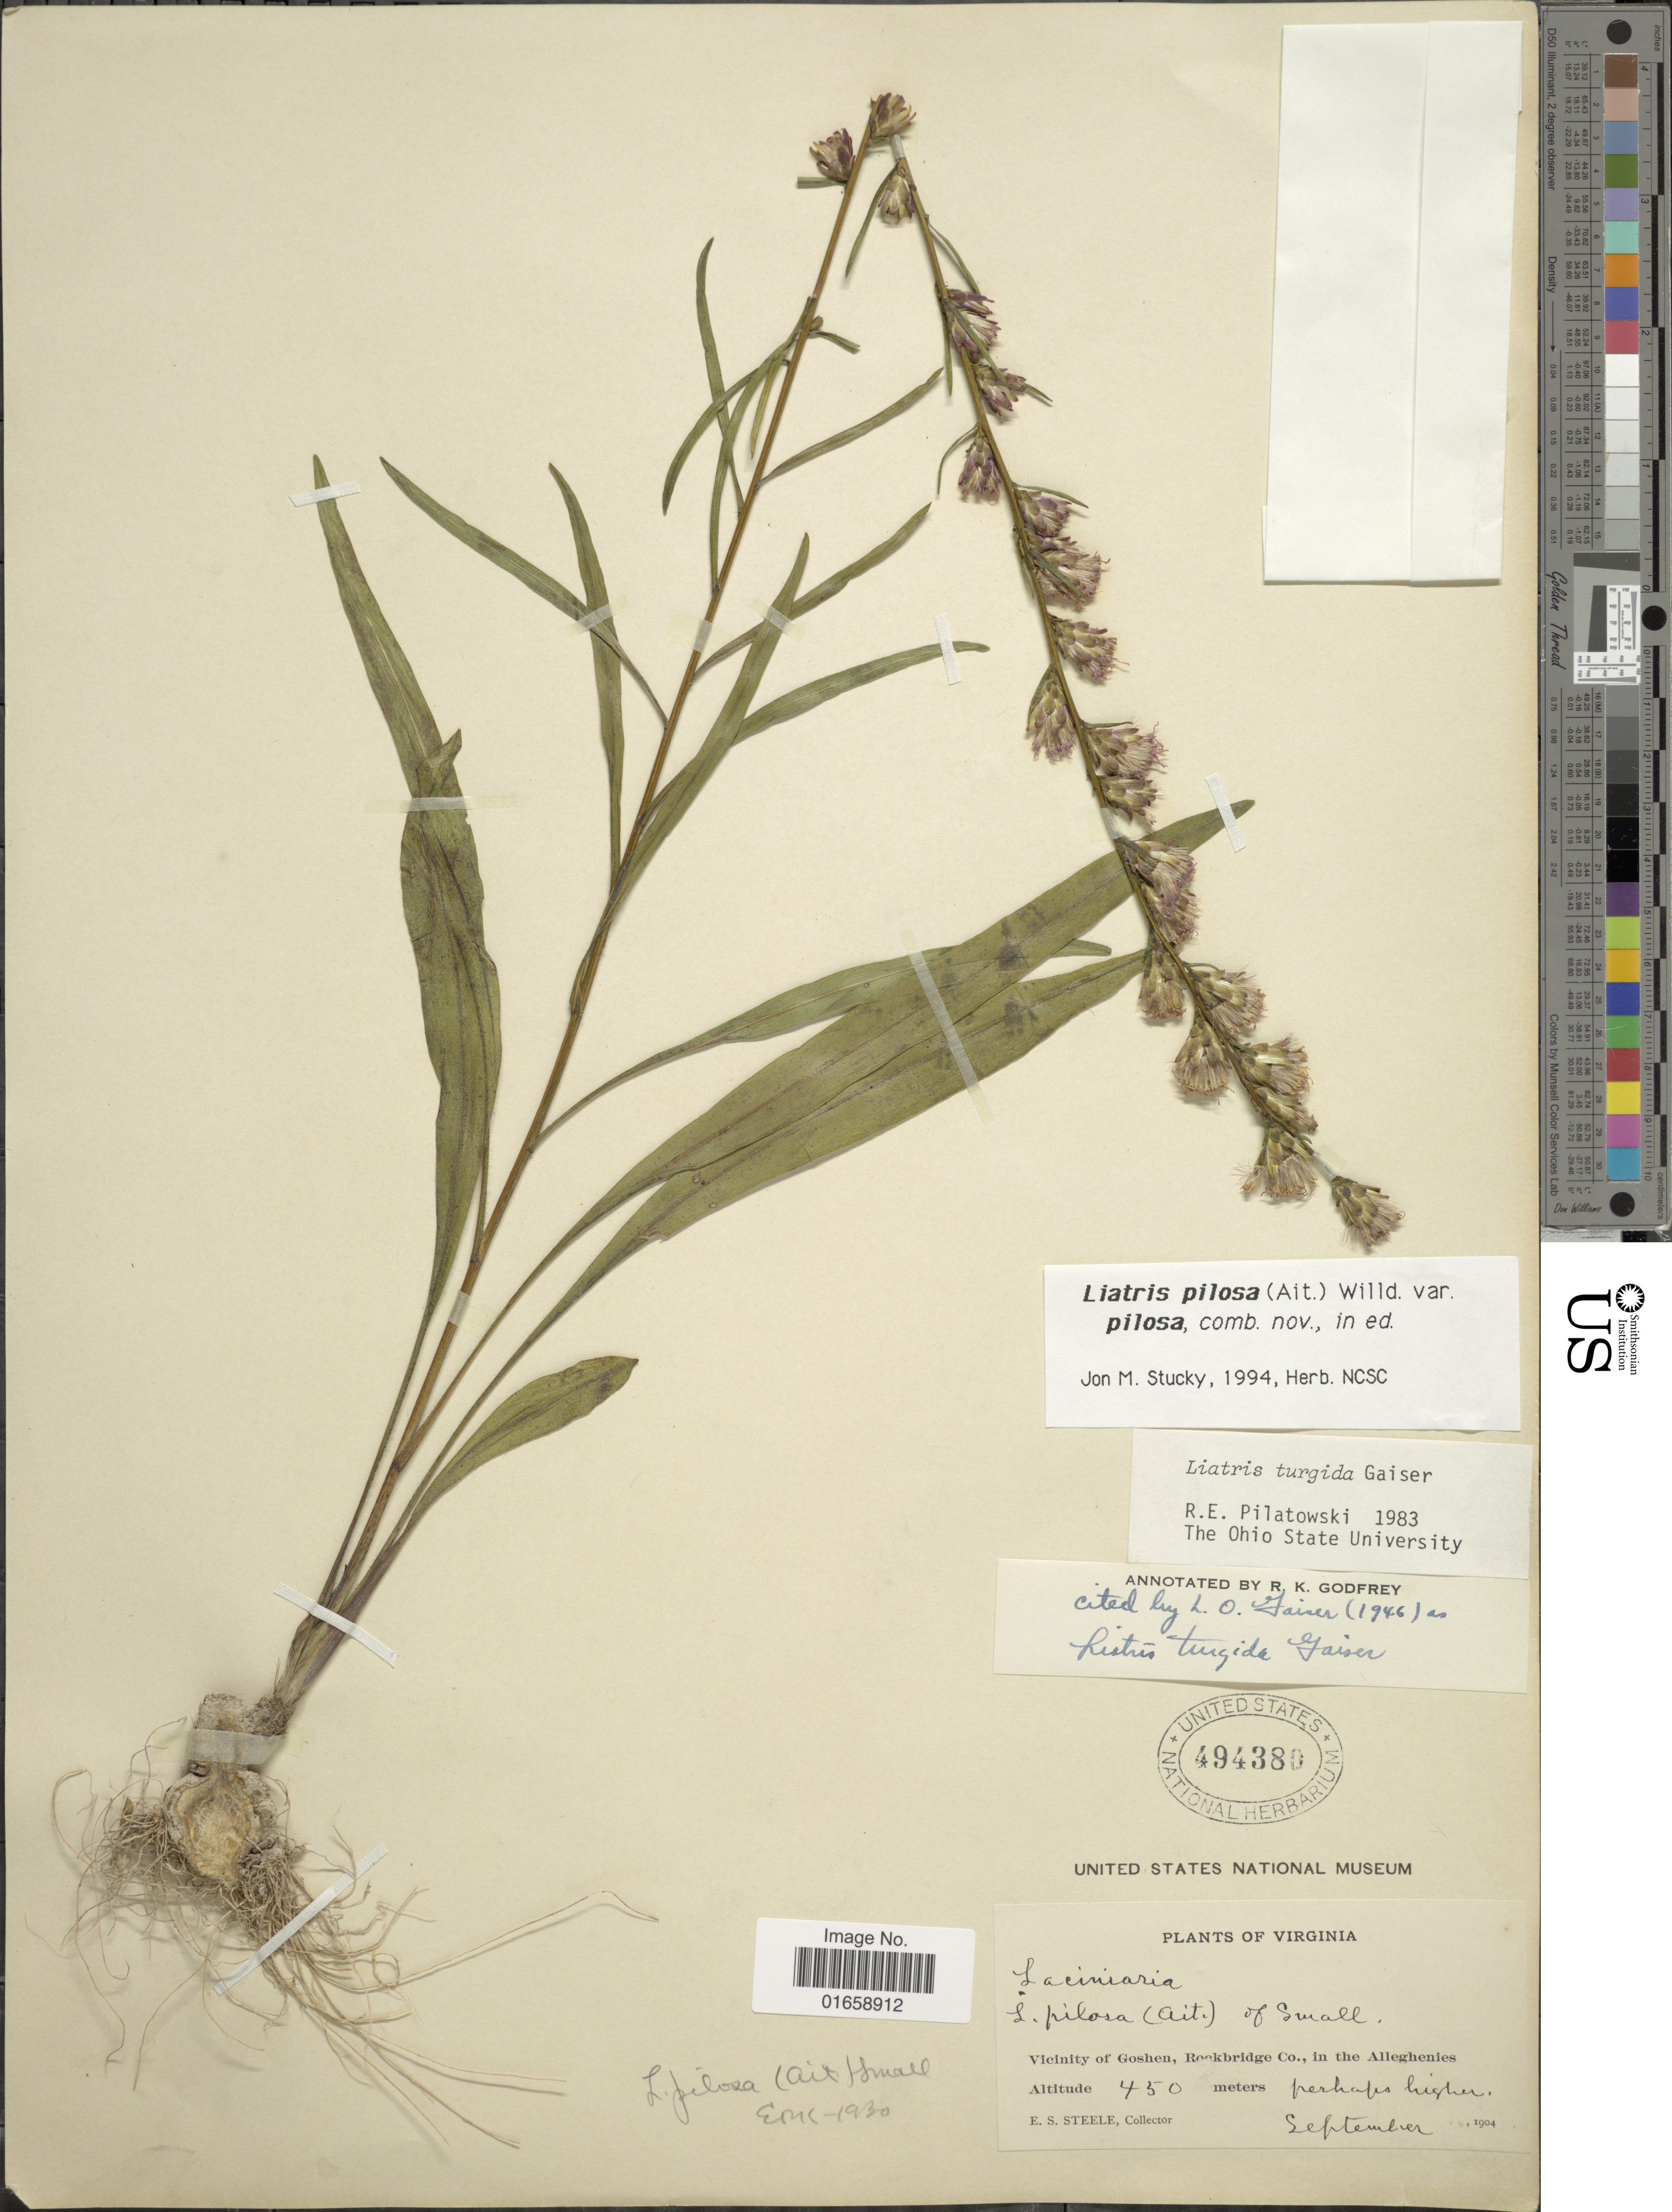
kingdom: Plantae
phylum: Tracheophyta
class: Magnoliopsida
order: Asterales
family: Asteraceae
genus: Liatris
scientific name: Liatris pilosa var. pilosa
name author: (Aiton) Willd.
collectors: E. Steele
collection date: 1904-09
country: United States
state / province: Virginia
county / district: Rockbridge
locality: Vicinity of Goshen, Rockbridge Co., in the Alleghenies. Altitude 450 meters perhaps higher.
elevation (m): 450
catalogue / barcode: US 494380